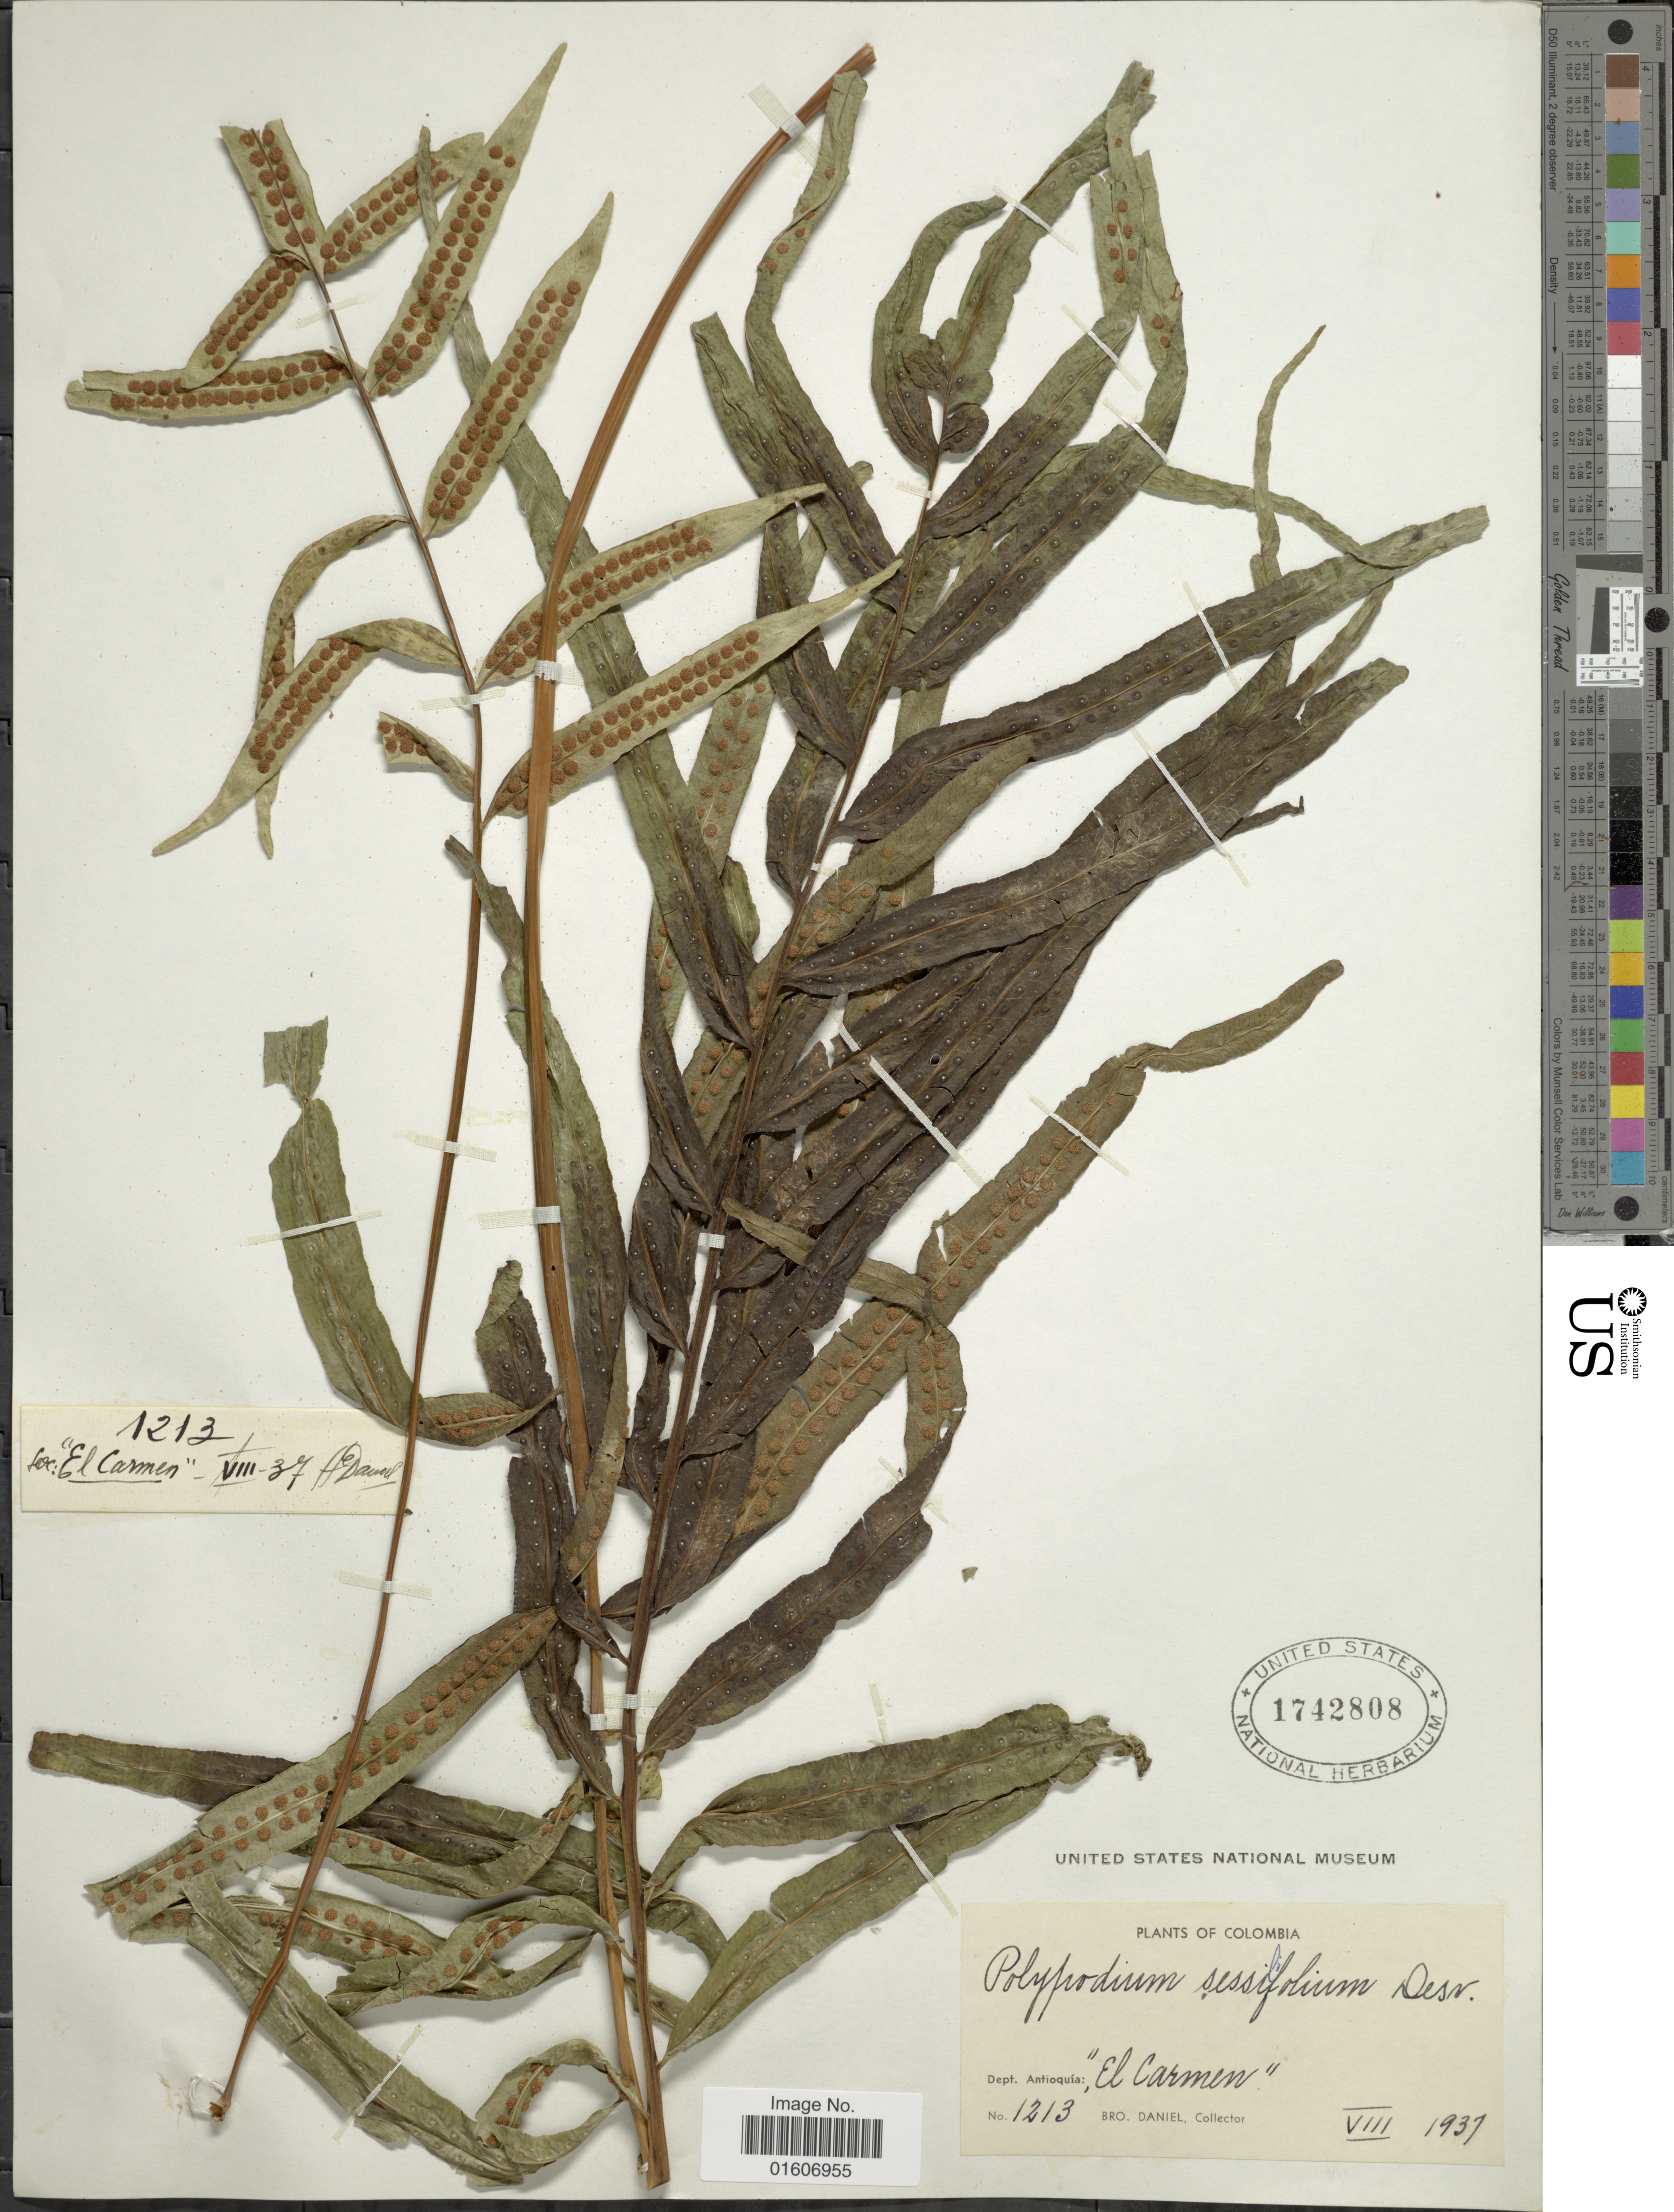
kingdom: Plantae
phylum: Tracheophyta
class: Polypodiopsida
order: Polypodiales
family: Polypodiaceae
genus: Serpocaulon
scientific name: Serpocaulon sessilifolium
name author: (Desv.) A.R. Sm.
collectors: Bro. Daniel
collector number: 1213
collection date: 1937-08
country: Colombia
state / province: Antioquia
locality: Dept. Antioquía: 'El Carmen'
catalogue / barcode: US 1742808